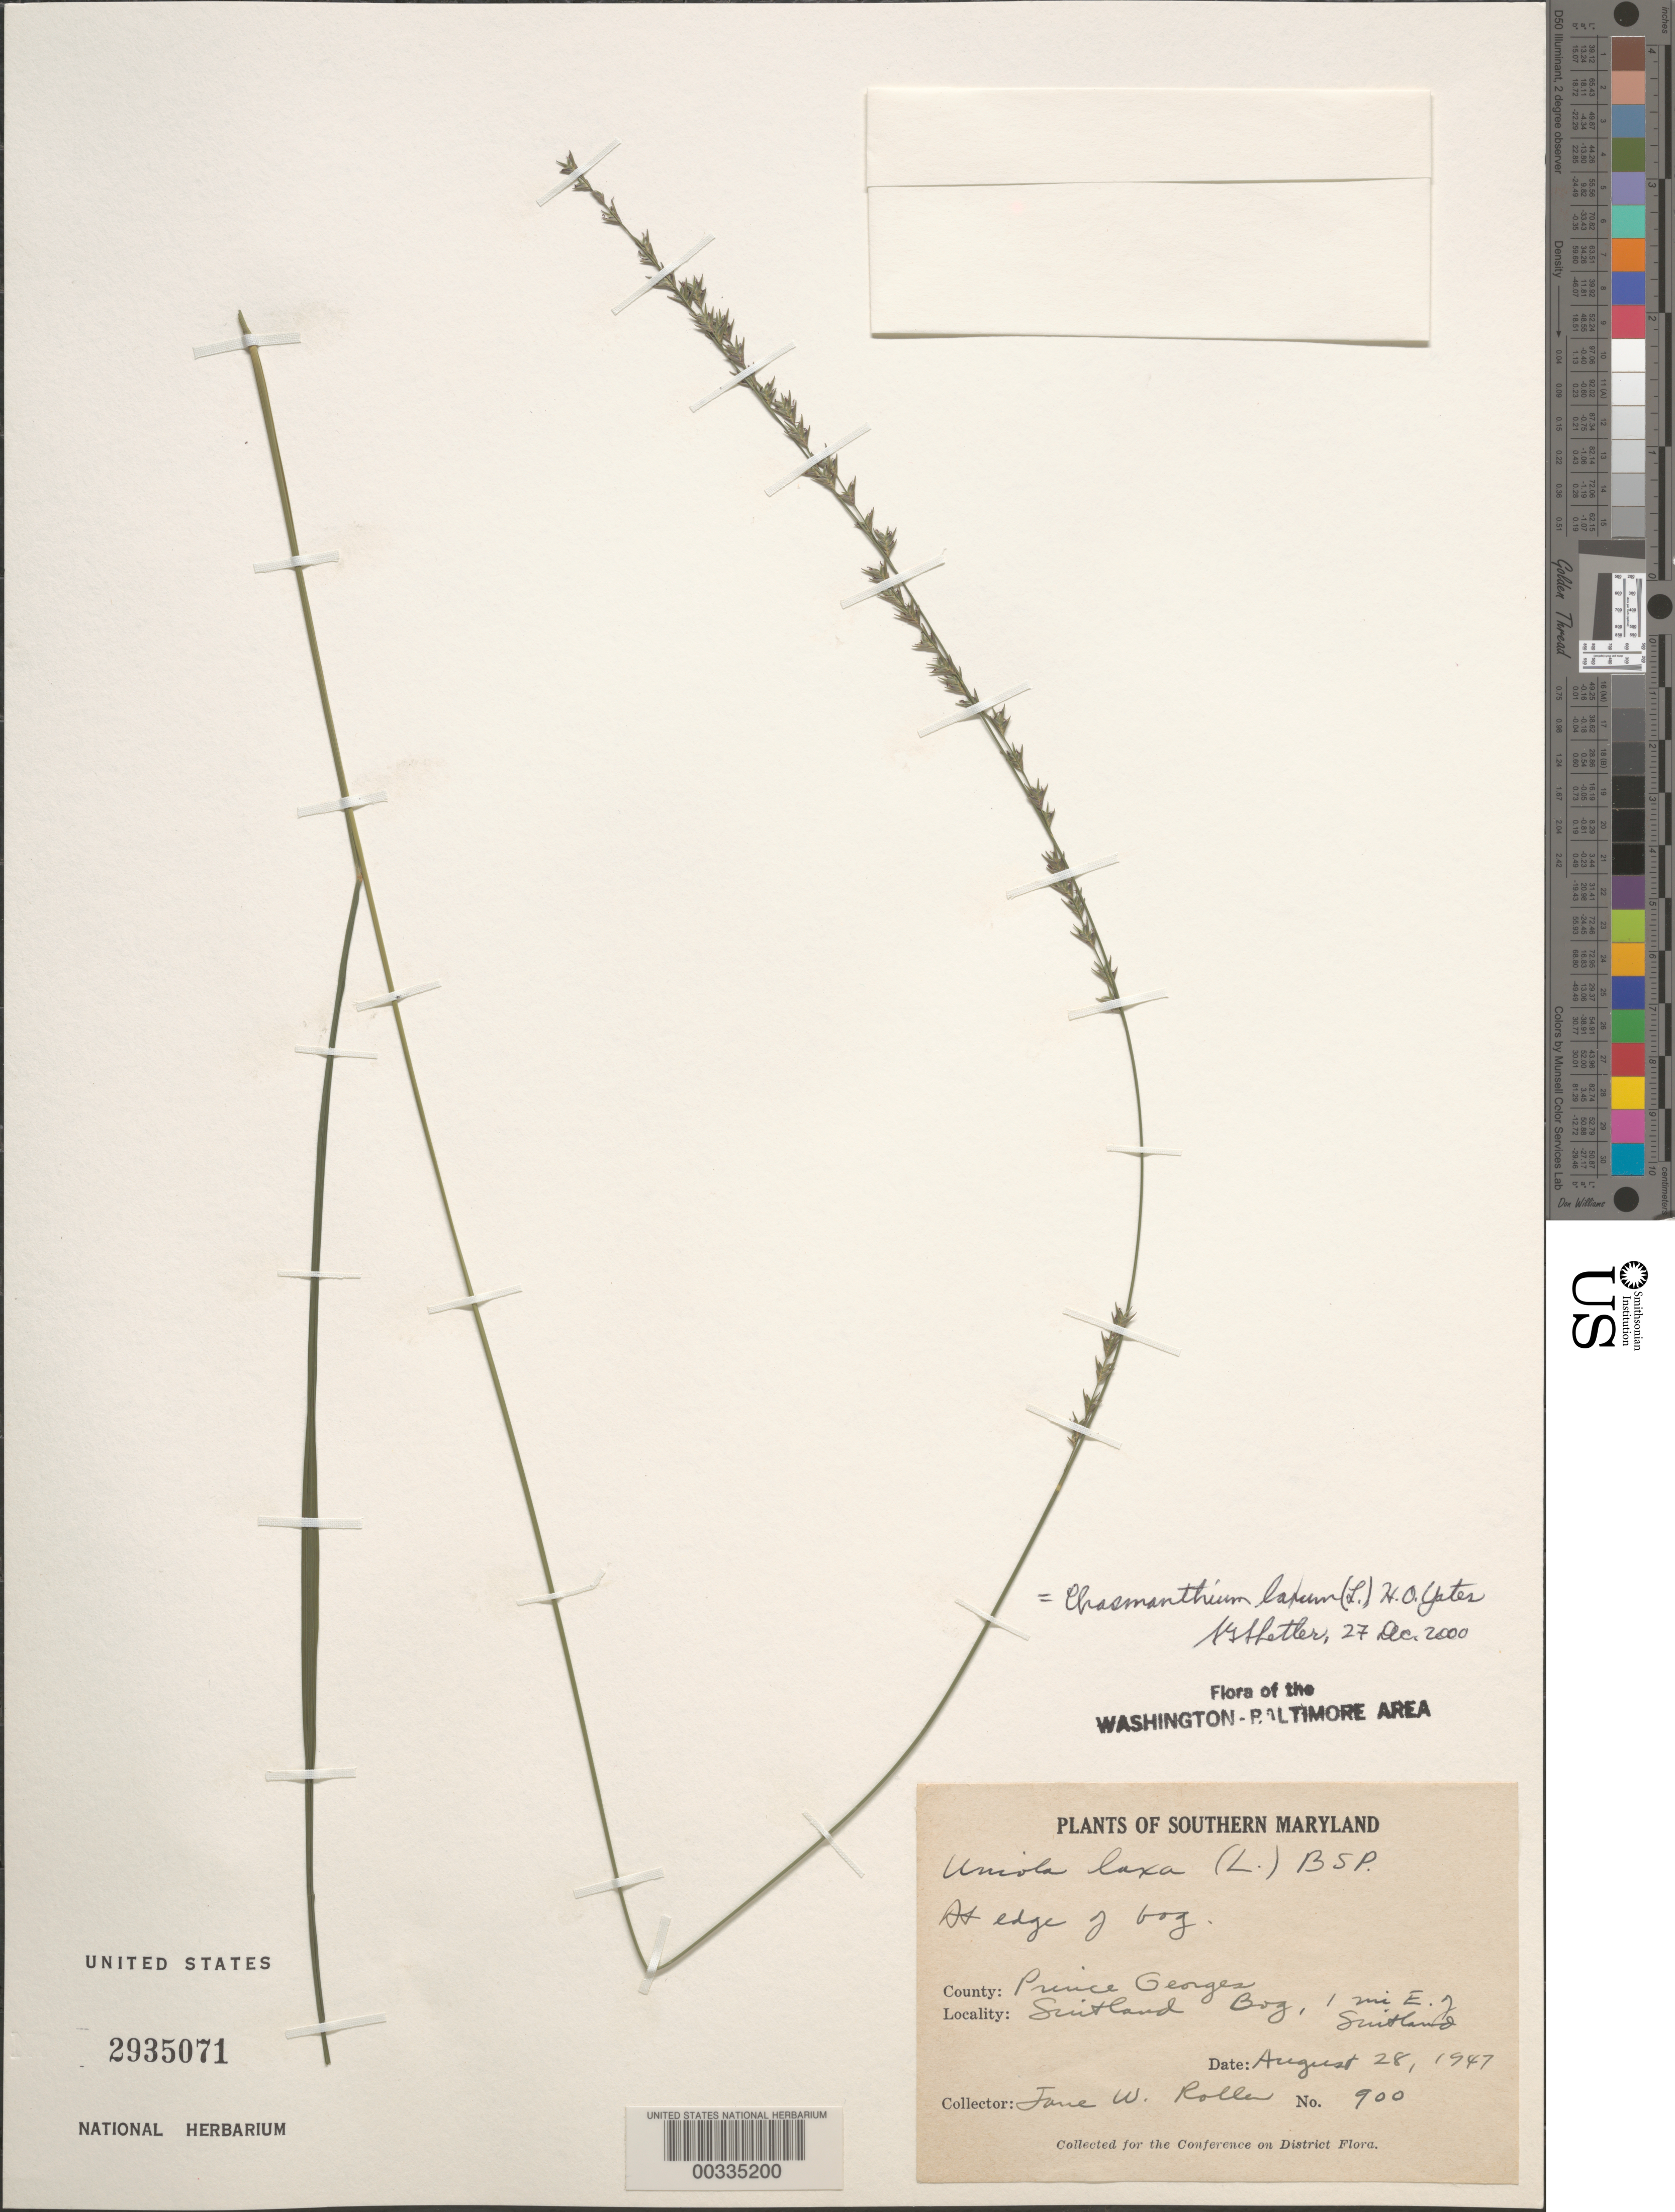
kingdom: Plantae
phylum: Tracheophyta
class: Liliopsida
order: Poales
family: Poaceae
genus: Chasmanthium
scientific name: Chasmanthium laxum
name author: (L.) H.O. Yates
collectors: J. W. Roller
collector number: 900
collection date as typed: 28 Aug 1947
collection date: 1947-08-28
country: United States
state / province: Maryland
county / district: Prince George's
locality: Suitland Bog, east of Suitland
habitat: Bog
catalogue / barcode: US 2935071